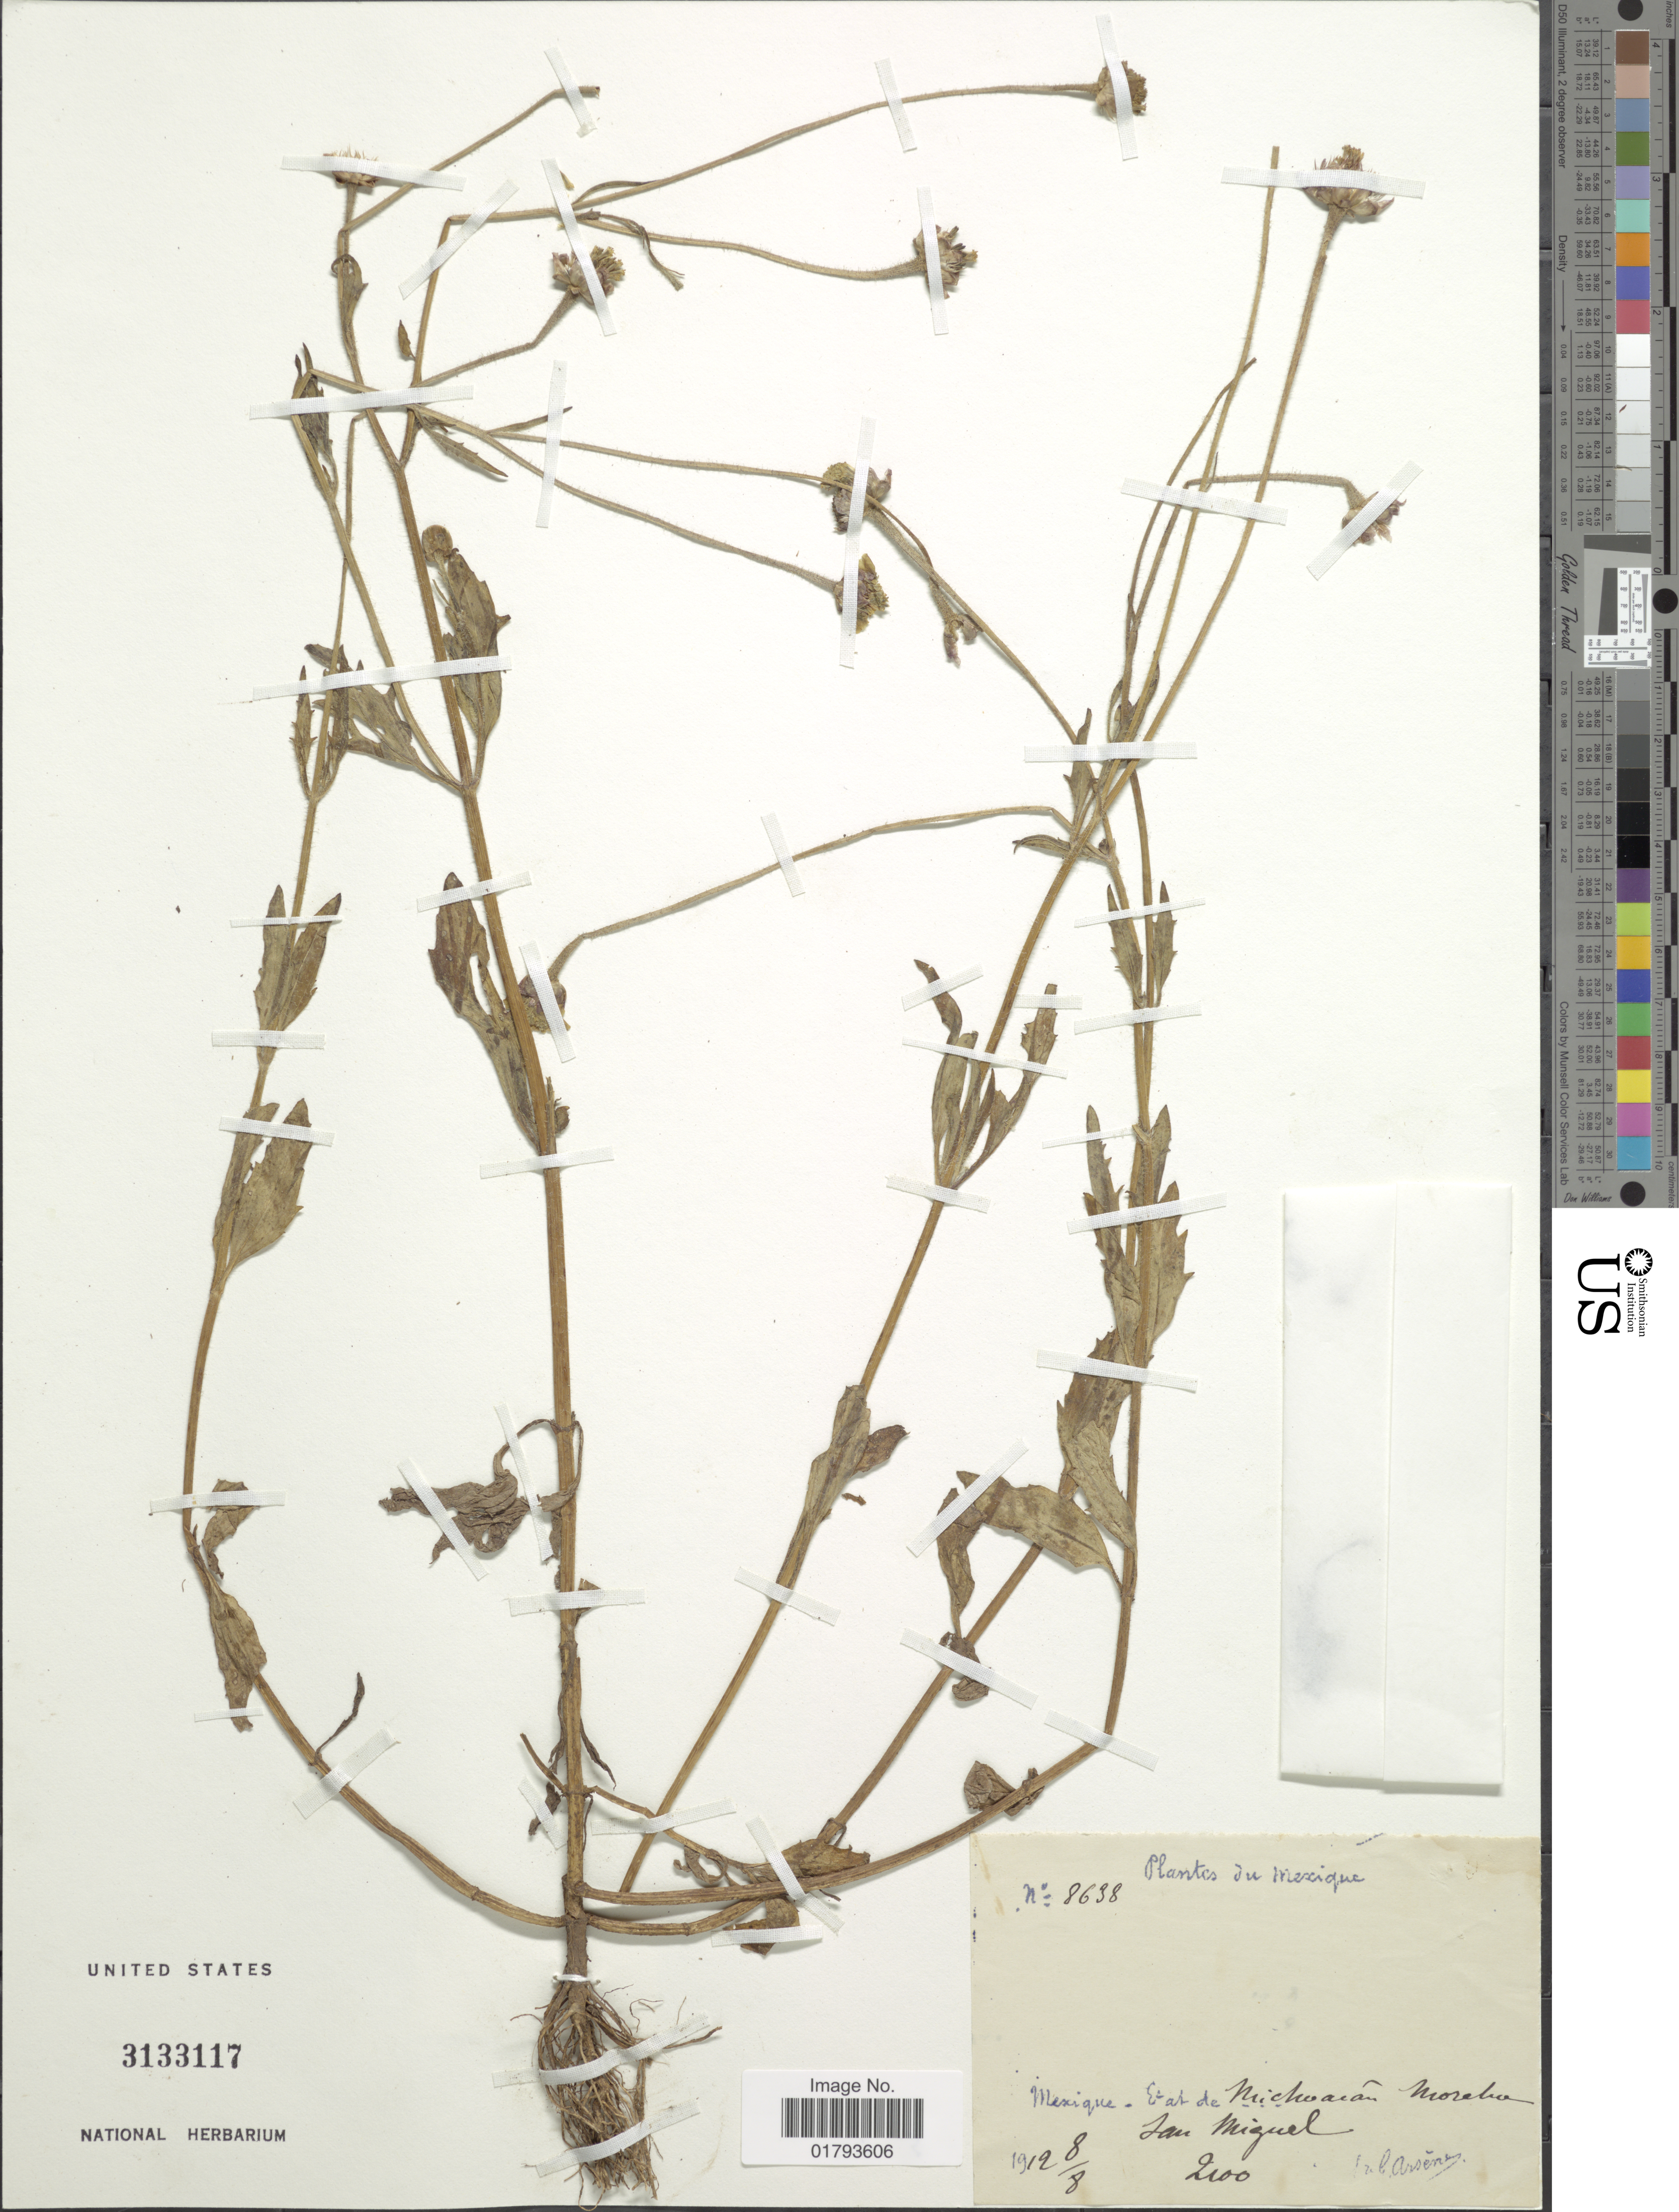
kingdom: Plantae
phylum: Tracheophyta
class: Magnoliopsida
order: Asterales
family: Asteraceae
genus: Tridax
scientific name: Tridax sp.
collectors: Bro. G. Arsène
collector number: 8638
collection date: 1912-08-08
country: Mexico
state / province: Michoacán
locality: Mexique - Eat de Michoacan Morelia San Miguel.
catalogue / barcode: US 3133117